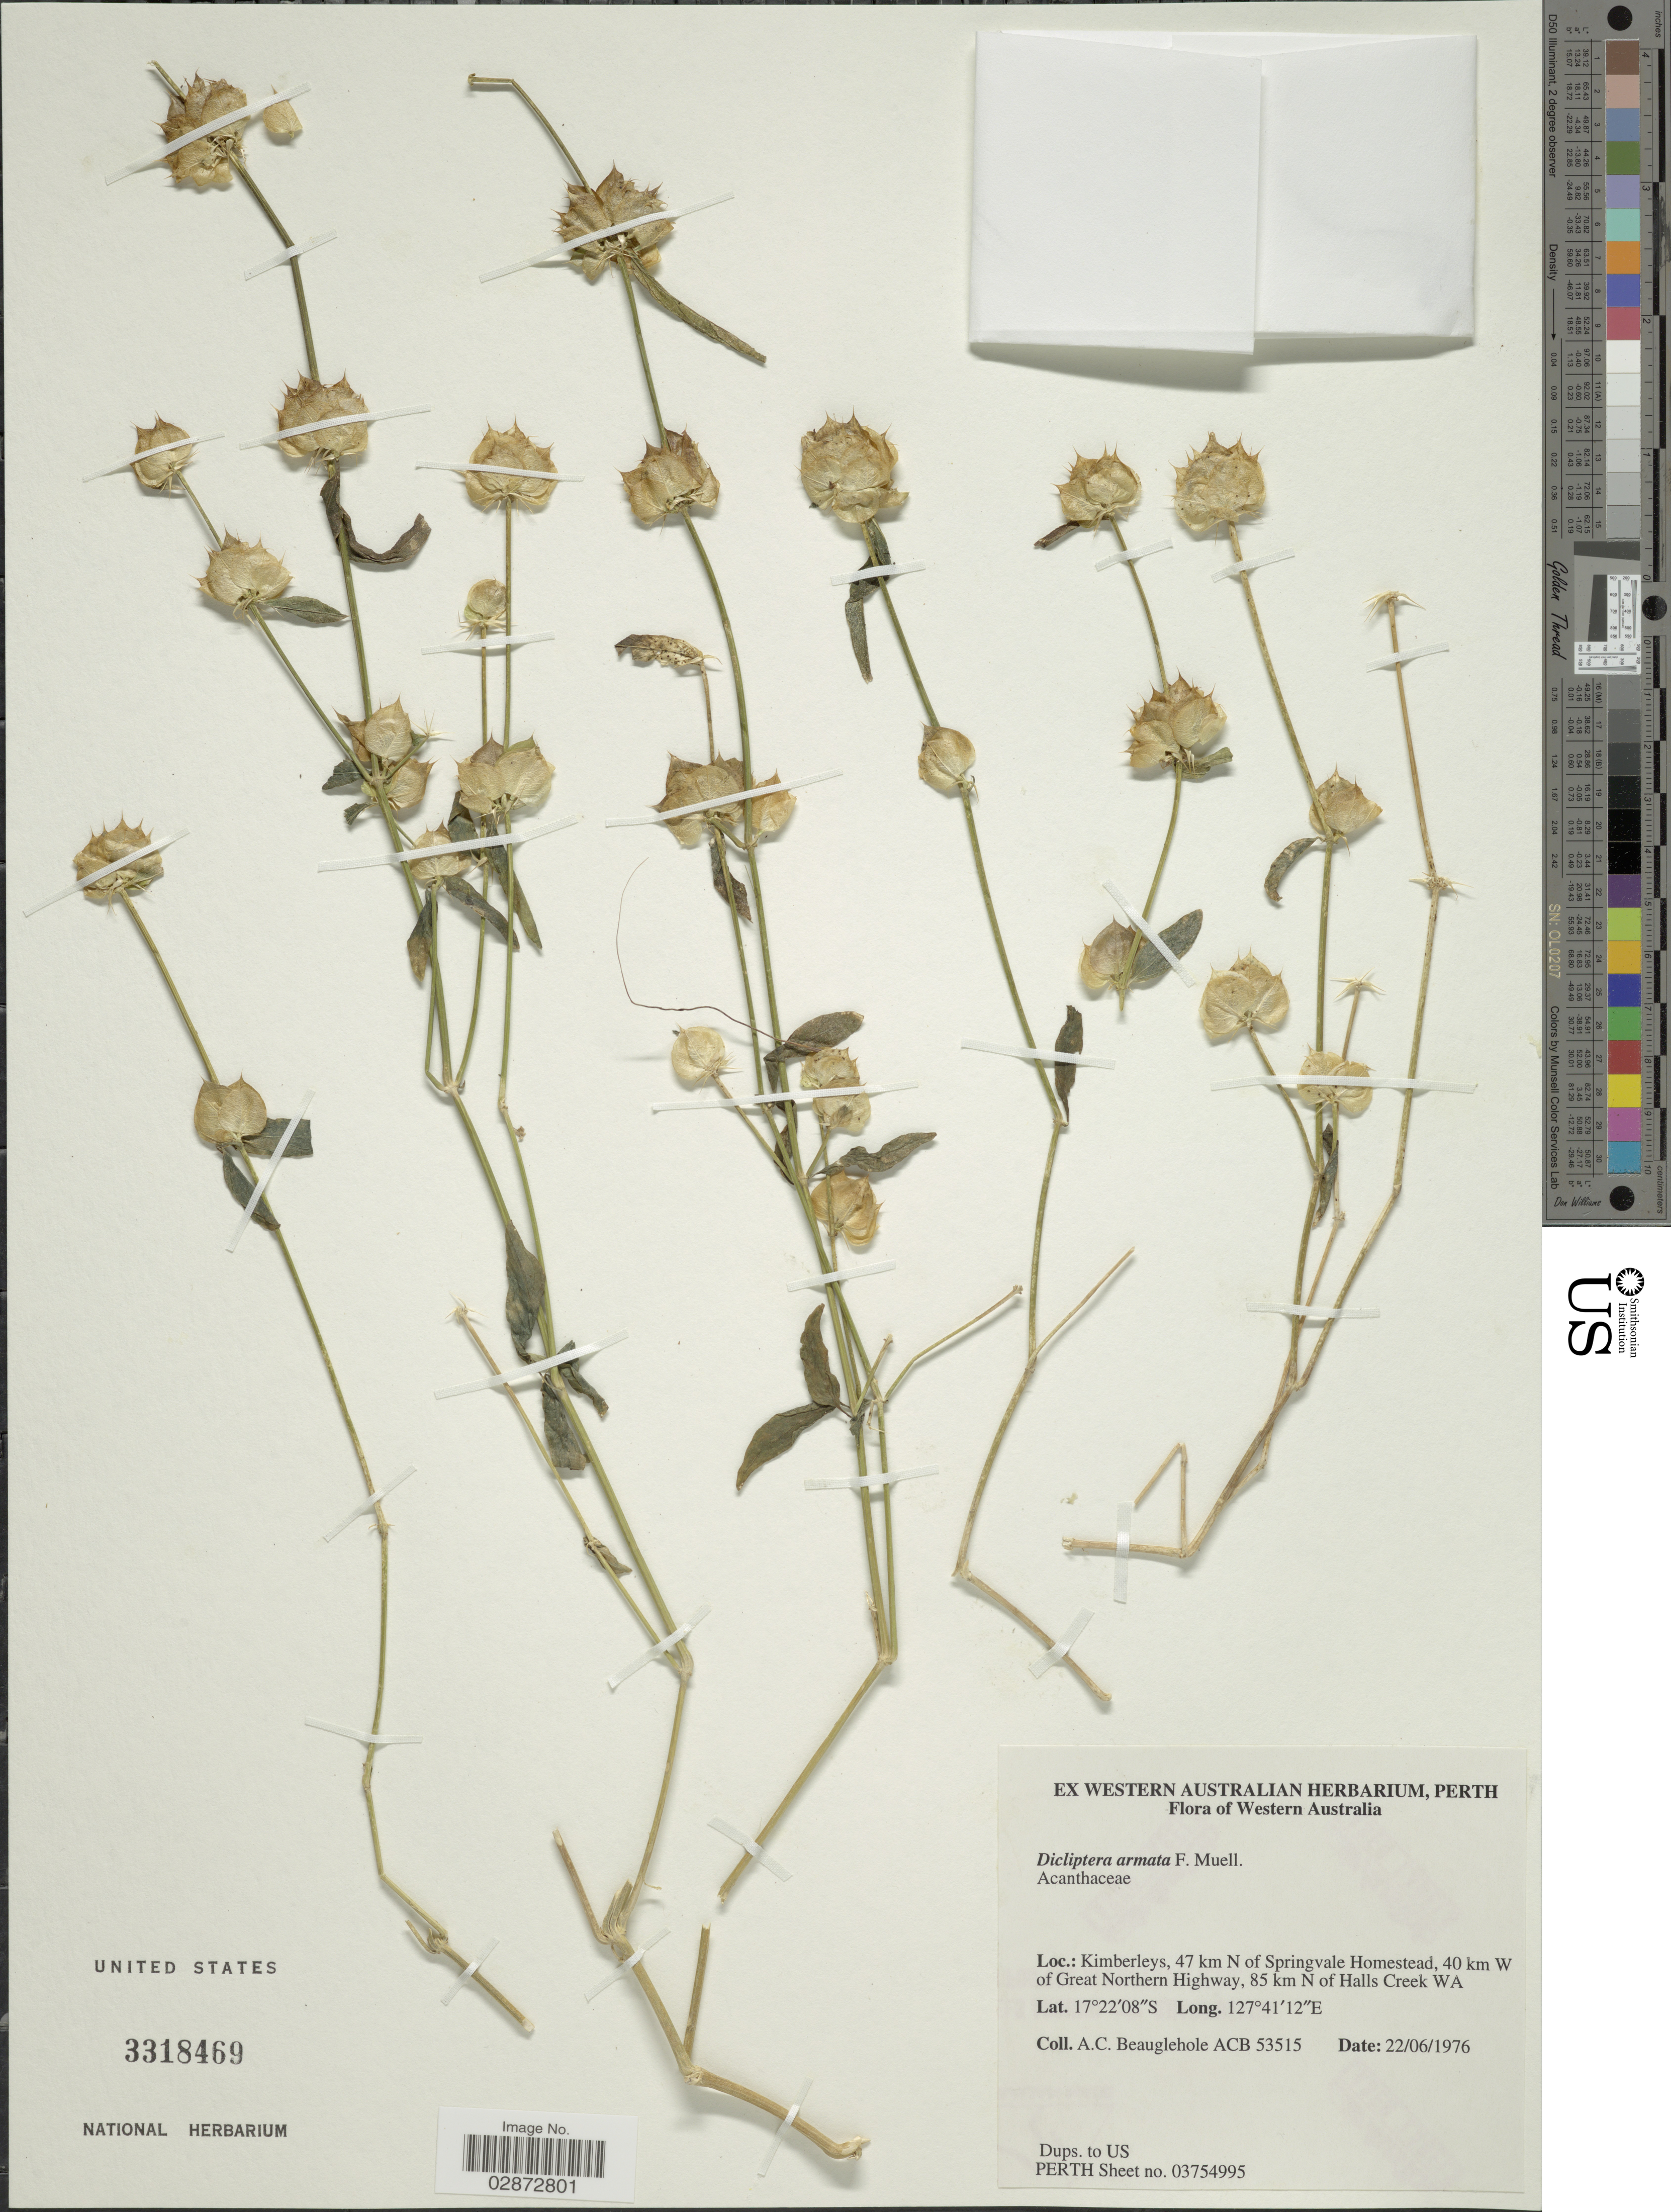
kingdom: Plantae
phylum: Tracheophyta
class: Magnoliopsida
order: Lamiales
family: Acanthaceae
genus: Dicliptera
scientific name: Dicliptera armata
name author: F. Muell.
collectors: A. Beauglehole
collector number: ACB 53515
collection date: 1976-06-22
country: Australia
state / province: Western Australia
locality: Kimberleys, 47 km N of Springvale Homestead, 40 km W of Great Northern Highway, 85 km N of Halls Creek.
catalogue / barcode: US 3318469